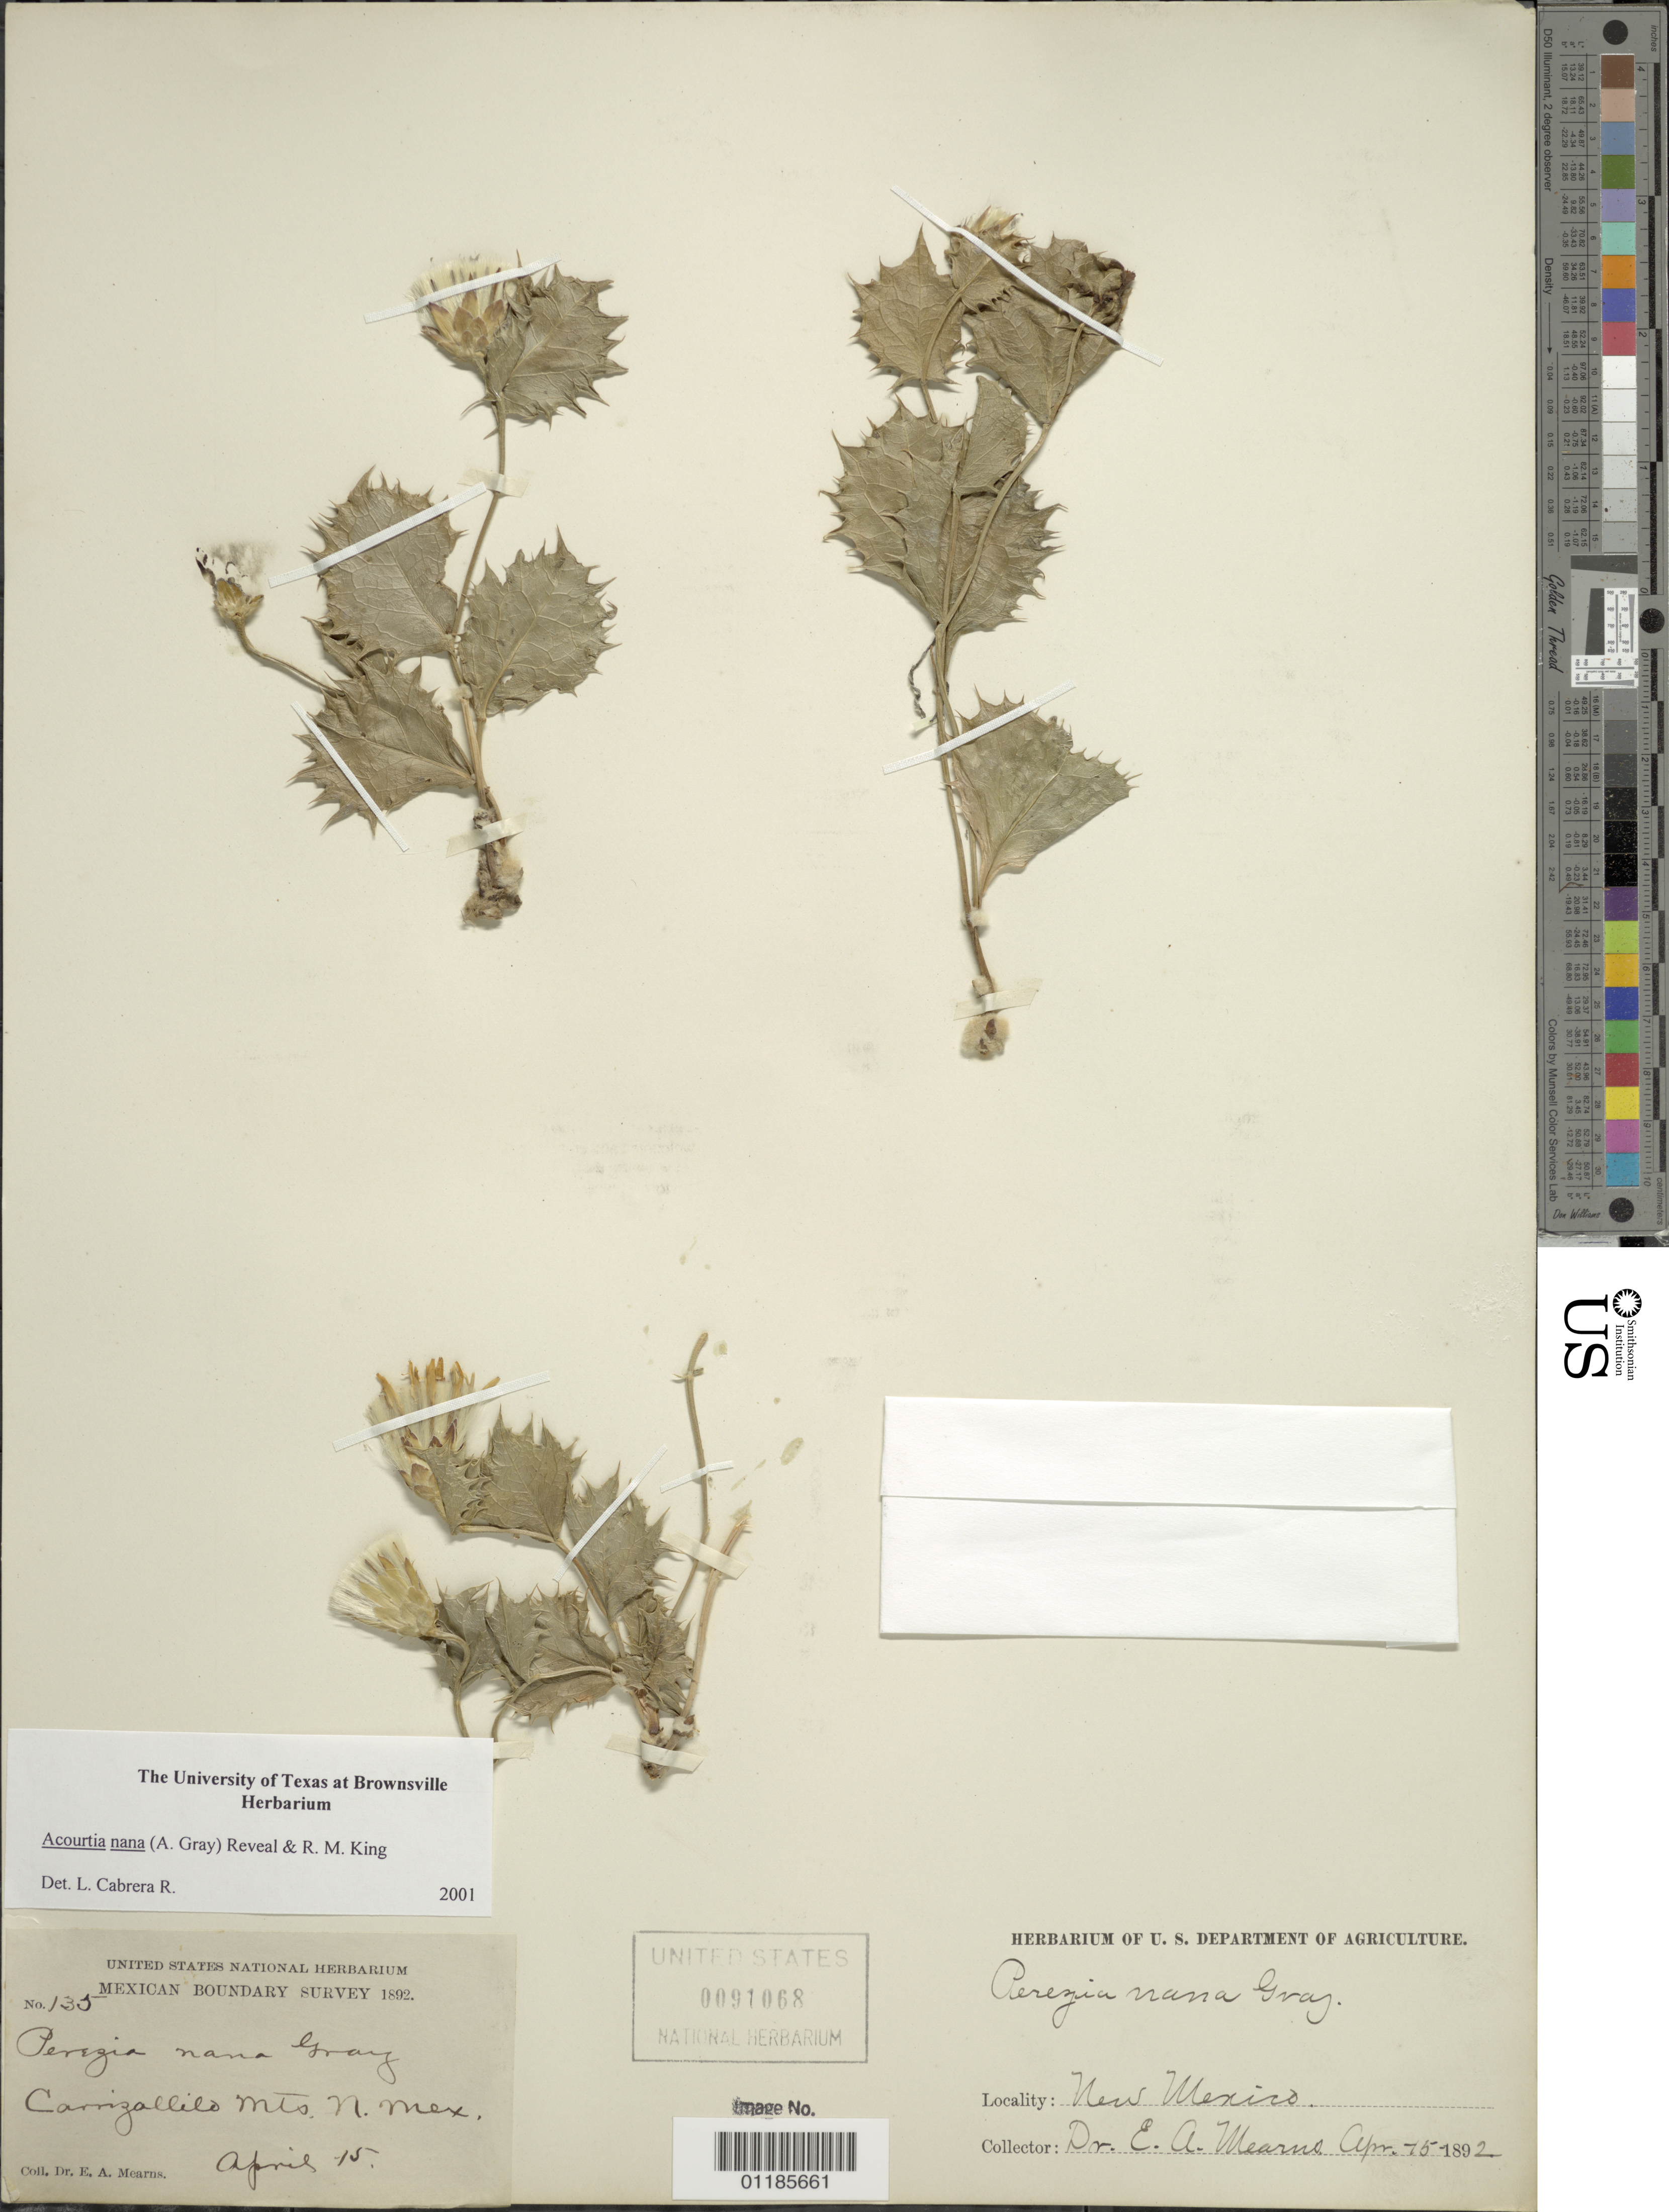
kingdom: Plantae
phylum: Tracheophyta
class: Magnoliopsida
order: Asterales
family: Asteraceae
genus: Acourtia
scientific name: Acourtia nana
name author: (A. Gray) Reveal & R.M. King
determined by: Cabrera R., L.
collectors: E. A. Mearns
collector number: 135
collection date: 1892-04-15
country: United States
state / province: New Mexico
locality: Carrizallilo Mts.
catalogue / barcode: US 91068